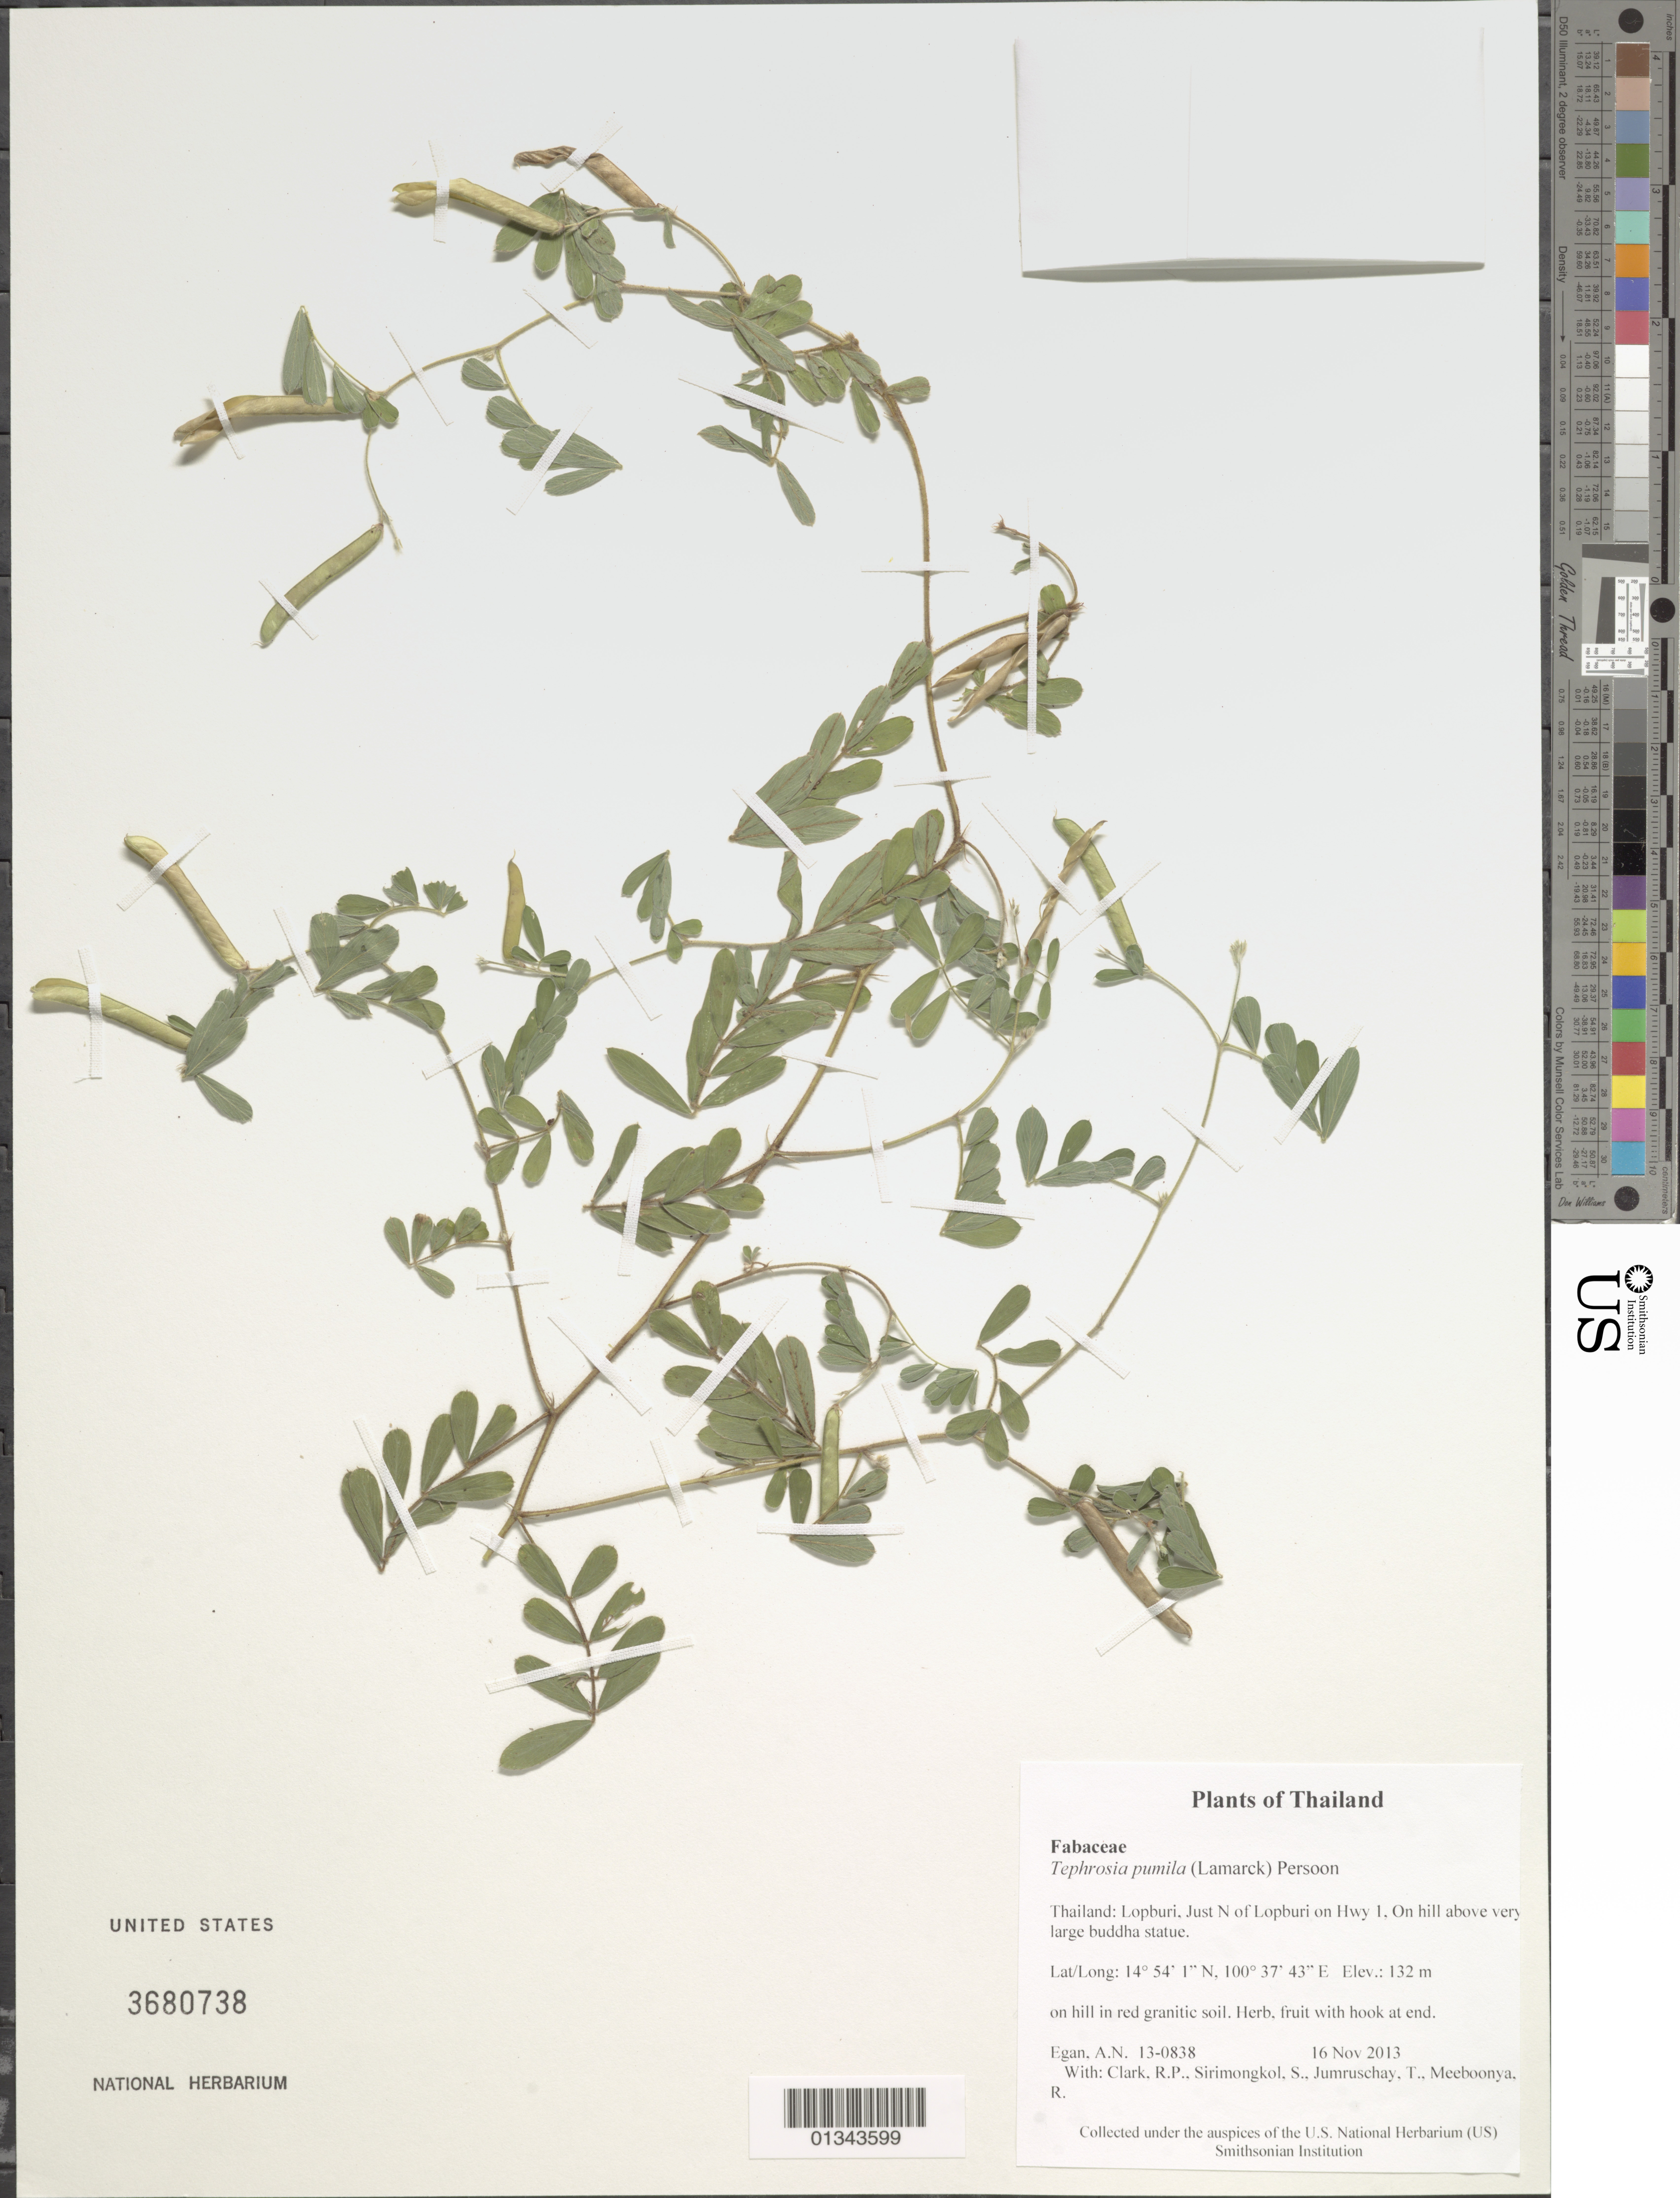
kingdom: Plantae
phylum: Tracheophyta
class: Magnoliopsida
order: Fabales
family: Fabaceae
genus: Tephrosia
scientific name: Tephrosia pumila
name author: (Lam.) Pers.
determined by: Egan, Ashley N., (US), Smithsonian Institution - National Museum of Natural History (UNITED STATES)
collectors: A. N. Egan, R. P. Clark, S. Sirimongkol, T. Jumruschay & R. Meeboonya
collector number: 13-0838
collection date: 2013-11-16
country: Thailand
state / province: Lop Buri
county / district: Mueang Lopburi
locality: Just N of Lopburi on Hwy 1, On hill above very large buddha statue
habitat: on hill in red granitic soil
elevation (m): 132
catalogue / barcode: US 3680738